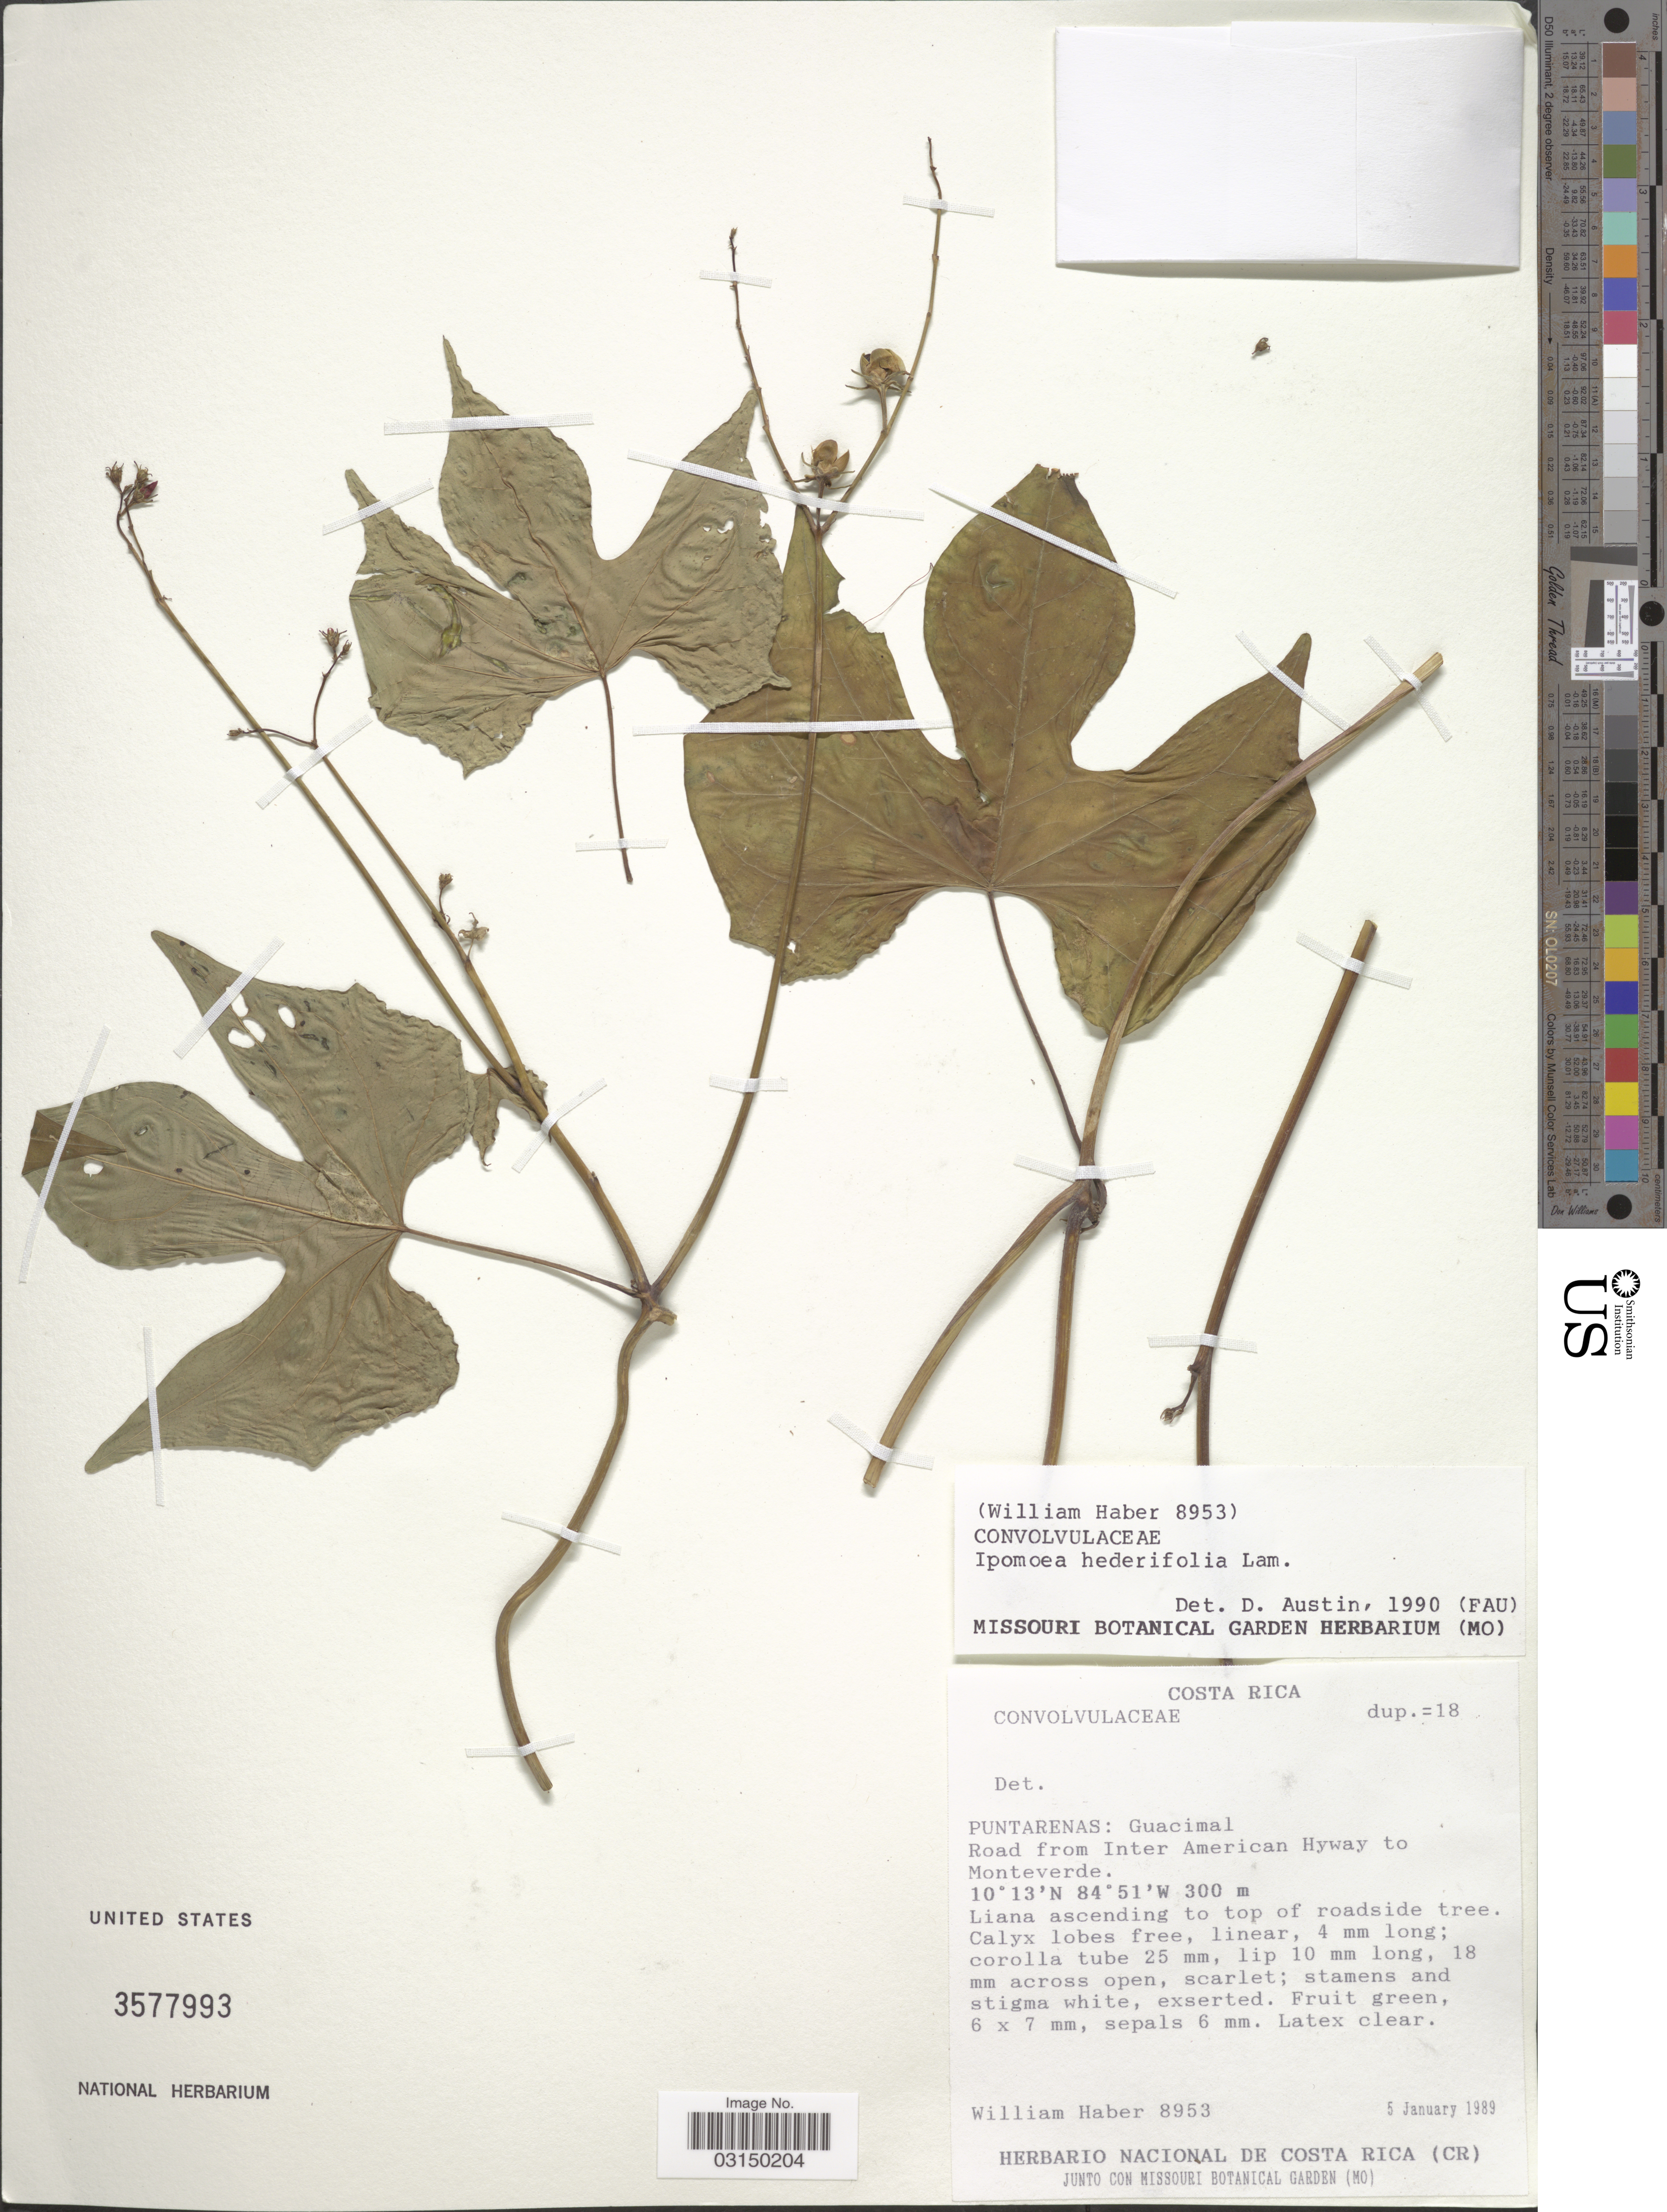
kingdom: Plantae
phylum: Tracheophyta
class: Magnoliopsida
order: Solanales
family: Convolvulaceae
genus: Ipomoea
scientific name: Ipomoea hederifolia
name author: L.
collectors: W. Haber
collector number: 8953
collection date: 1989-01-05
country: Costa Rica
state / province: Puntarenas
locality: Guacimal. Road from Inter American Hyway to Monteverde.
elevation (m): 300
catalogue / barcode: US 3577993